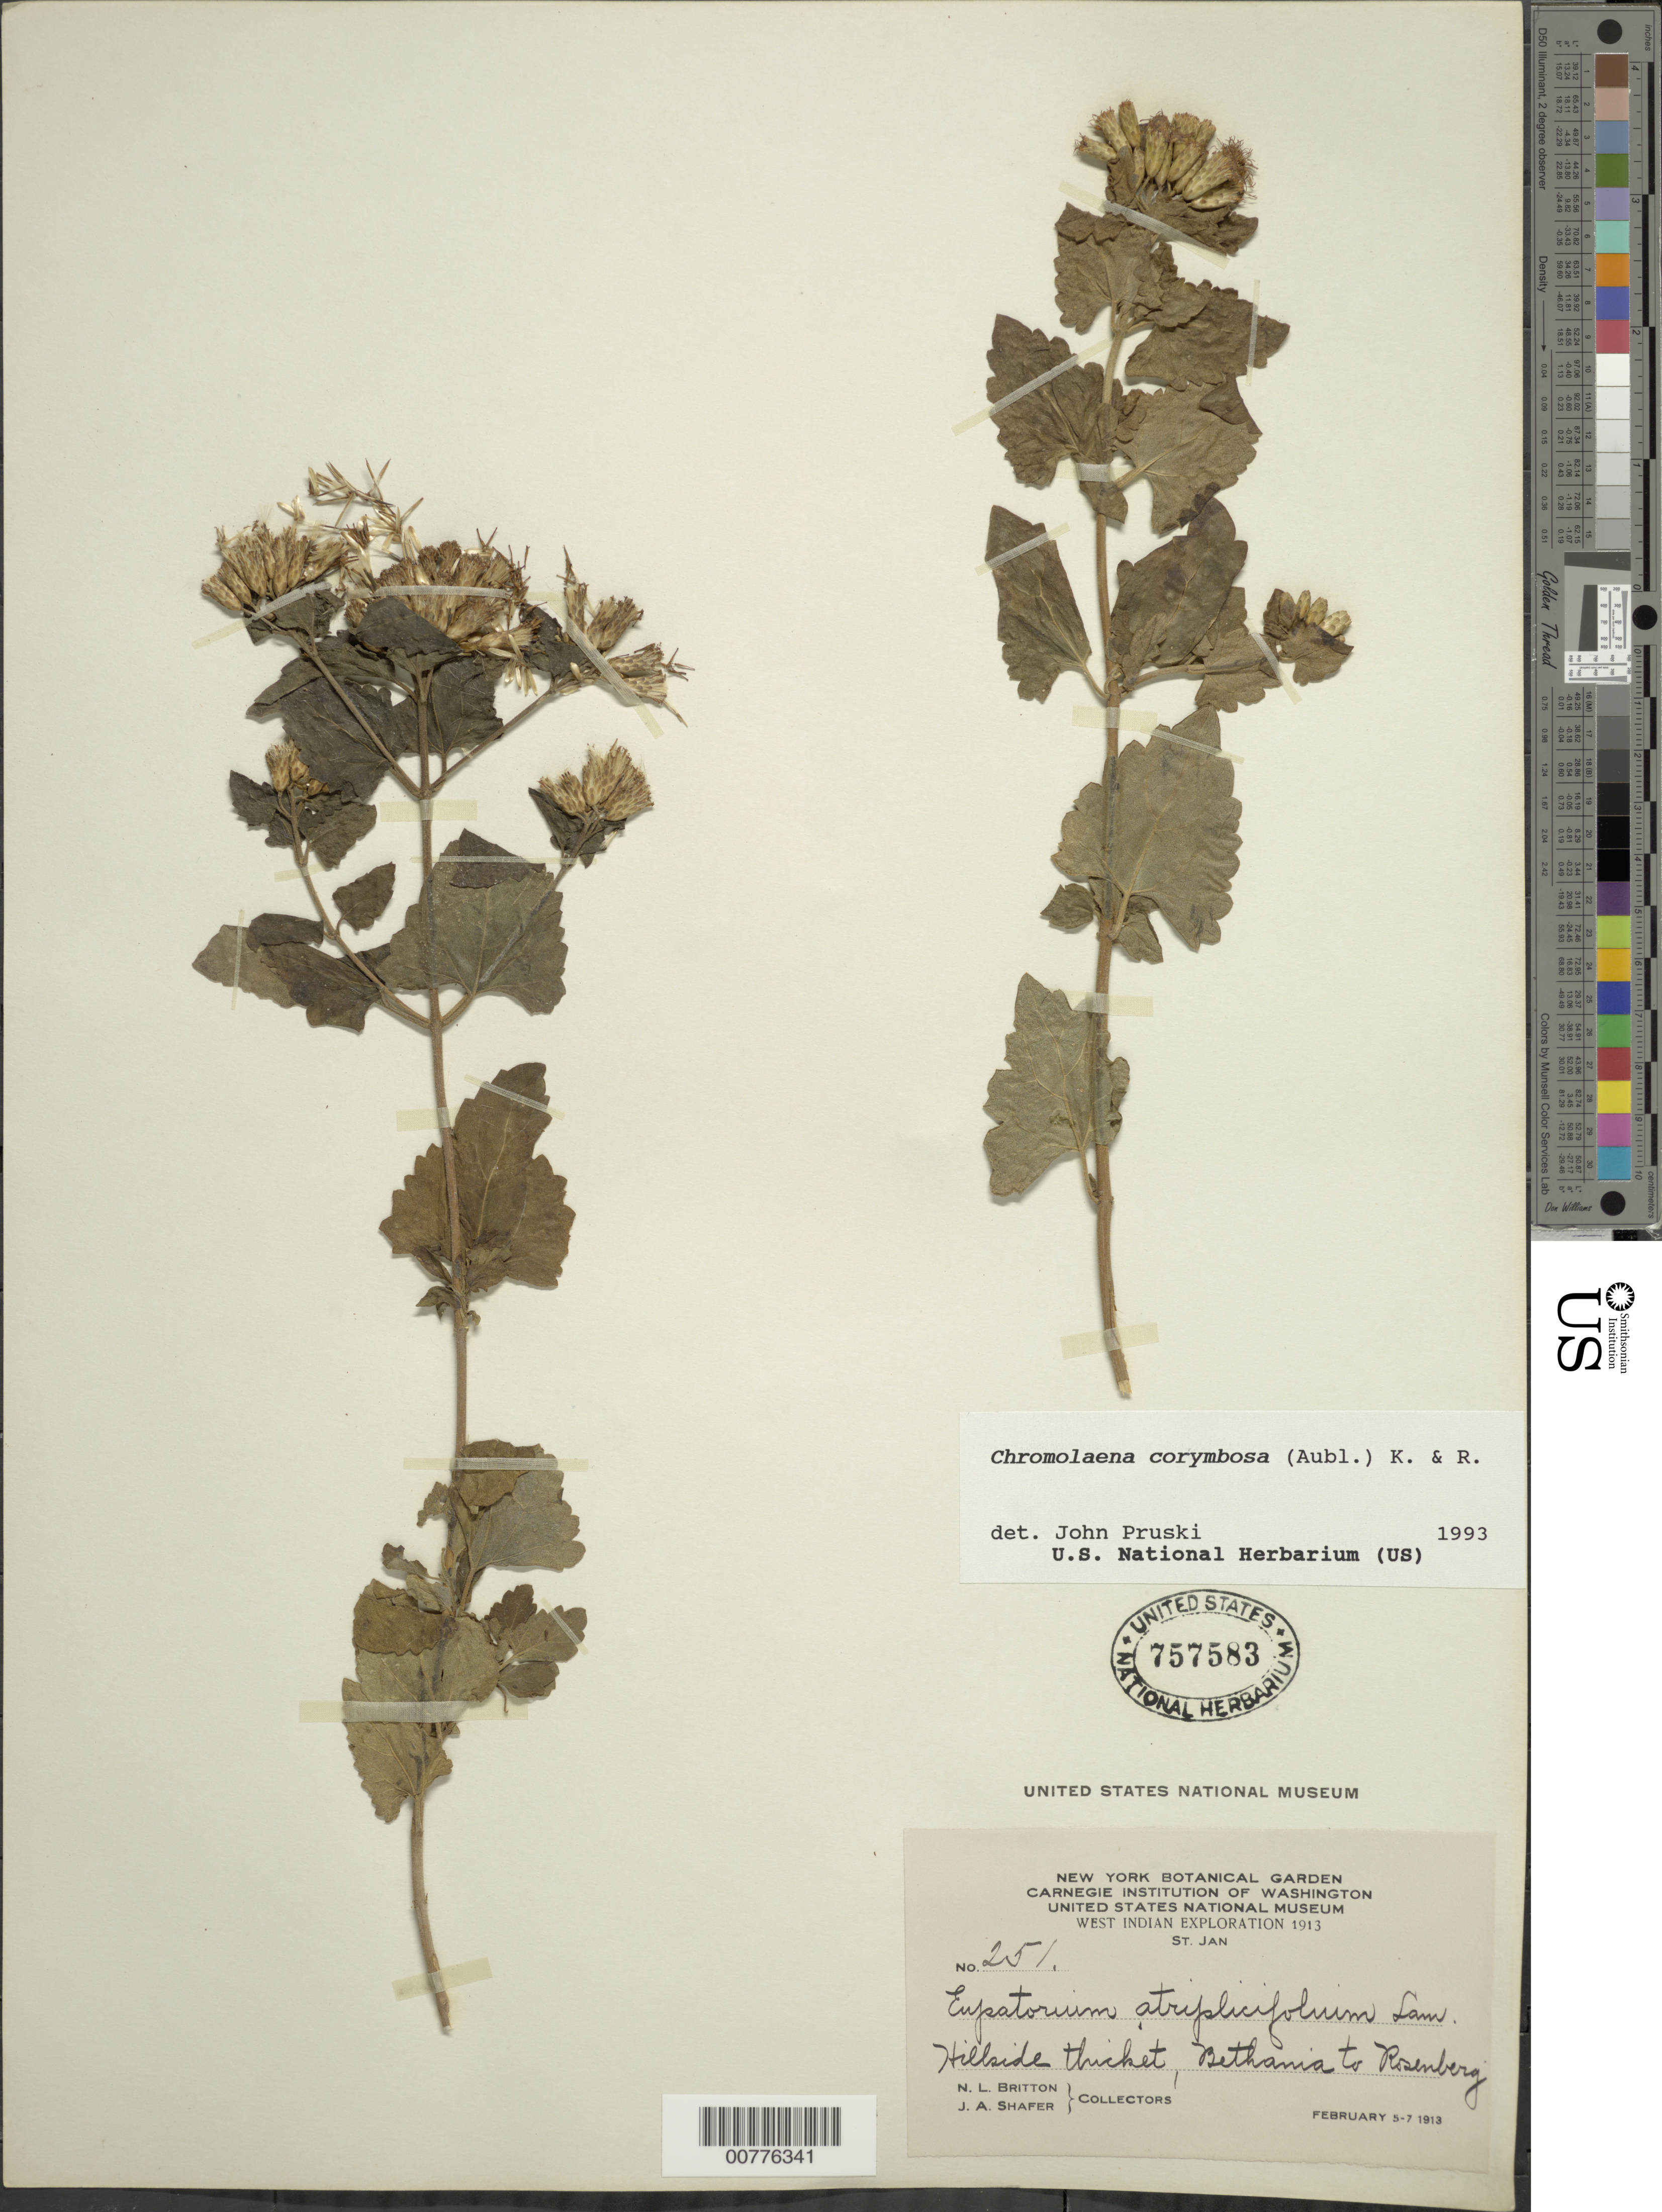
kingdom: Plantae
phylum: Tracheophyta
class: Magnoliopsida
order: Asterales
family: Asteraceae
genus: Chromolaena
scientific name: Chromolaena corymbosa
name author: (Aubl.) R.M. King & H. Rob.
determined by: Pruski, J. F.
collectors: N. Britton & J. A. Shafer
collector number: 251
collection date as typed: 05 Feb 1913 to 07 Feb 1913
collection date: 1913-02-05/1913-02-07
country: U.S. Virgin Islands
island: St. John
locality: Hillside thicket, Bethania to Rosenberg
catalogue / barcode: US 757583